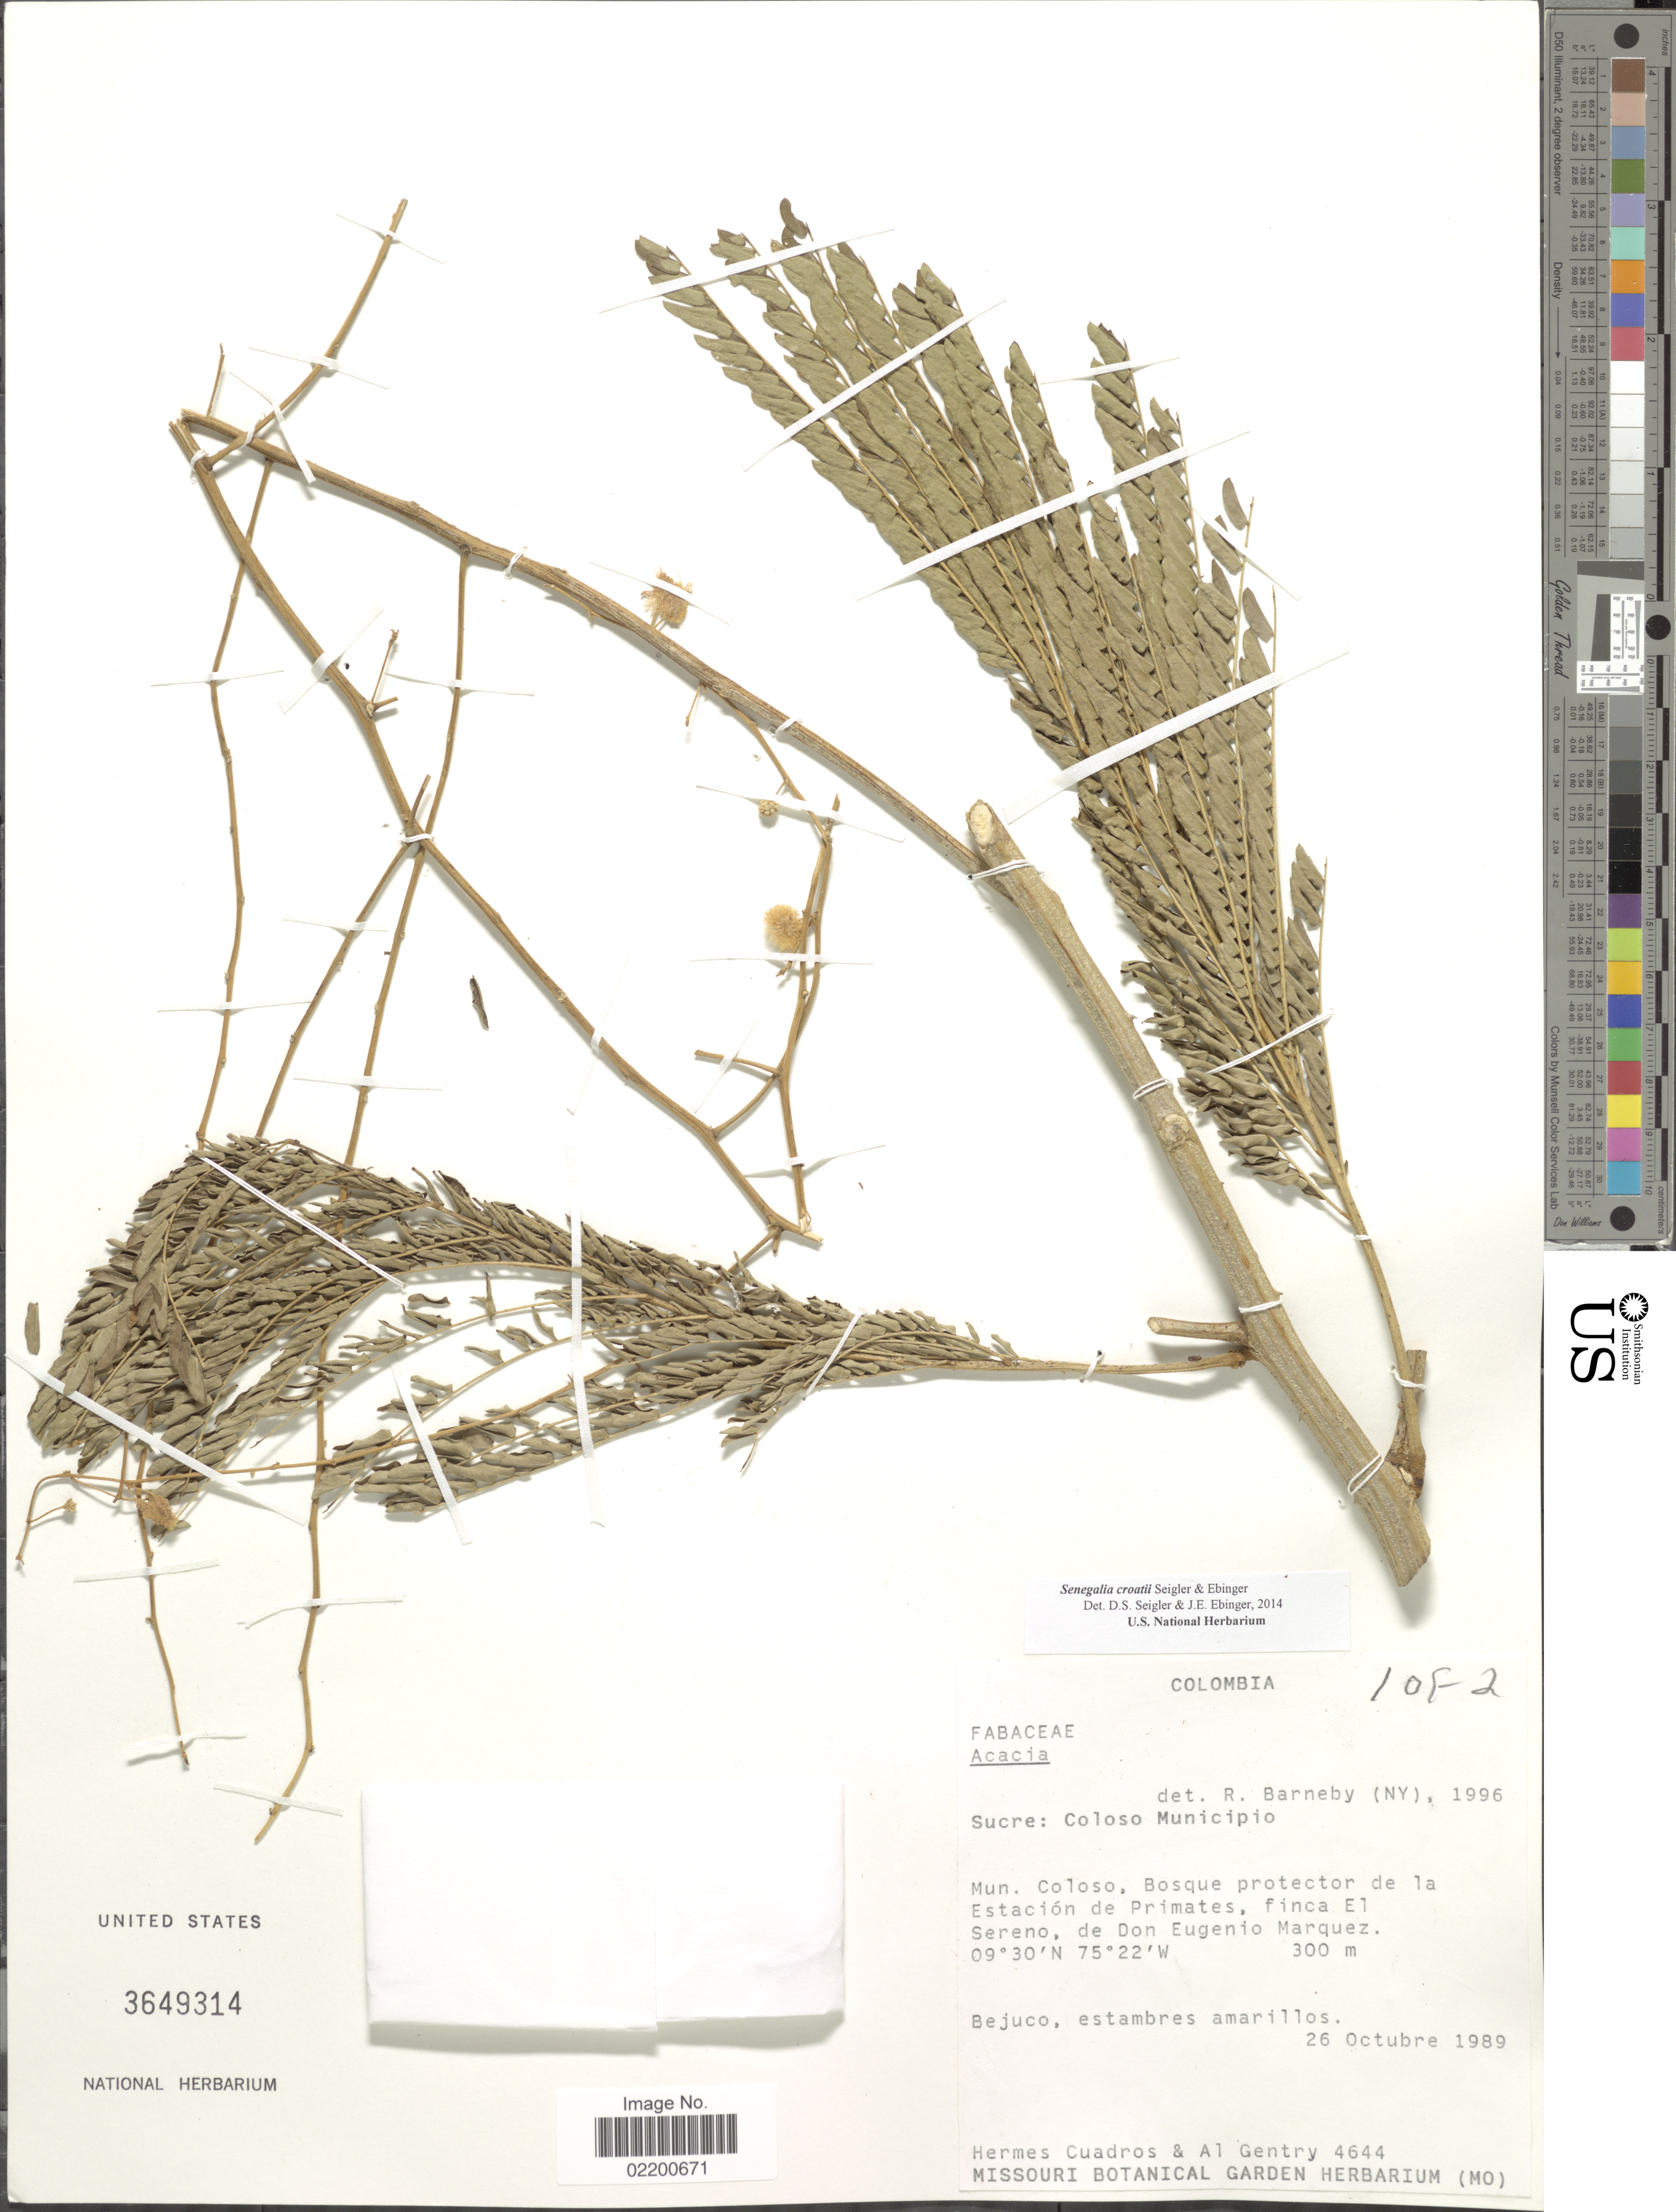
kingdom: Plantae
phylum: Tracheophyta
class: Magnoliopsida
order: Fabales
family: Fabaceae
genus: Senegalia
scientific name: Senegalia croatii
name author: Seigler & Ebinger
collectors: H. Cuadros & A. H. Gentry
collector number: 4644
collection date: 1989-10-26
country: Colombia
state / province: Sucre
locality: Coloso Municipio, Mun. Coloso, Bosque protector de la Estacion de Primates, finca El Sereno de Don Eugenio Marquez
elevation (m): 300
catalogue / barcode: US 3649314